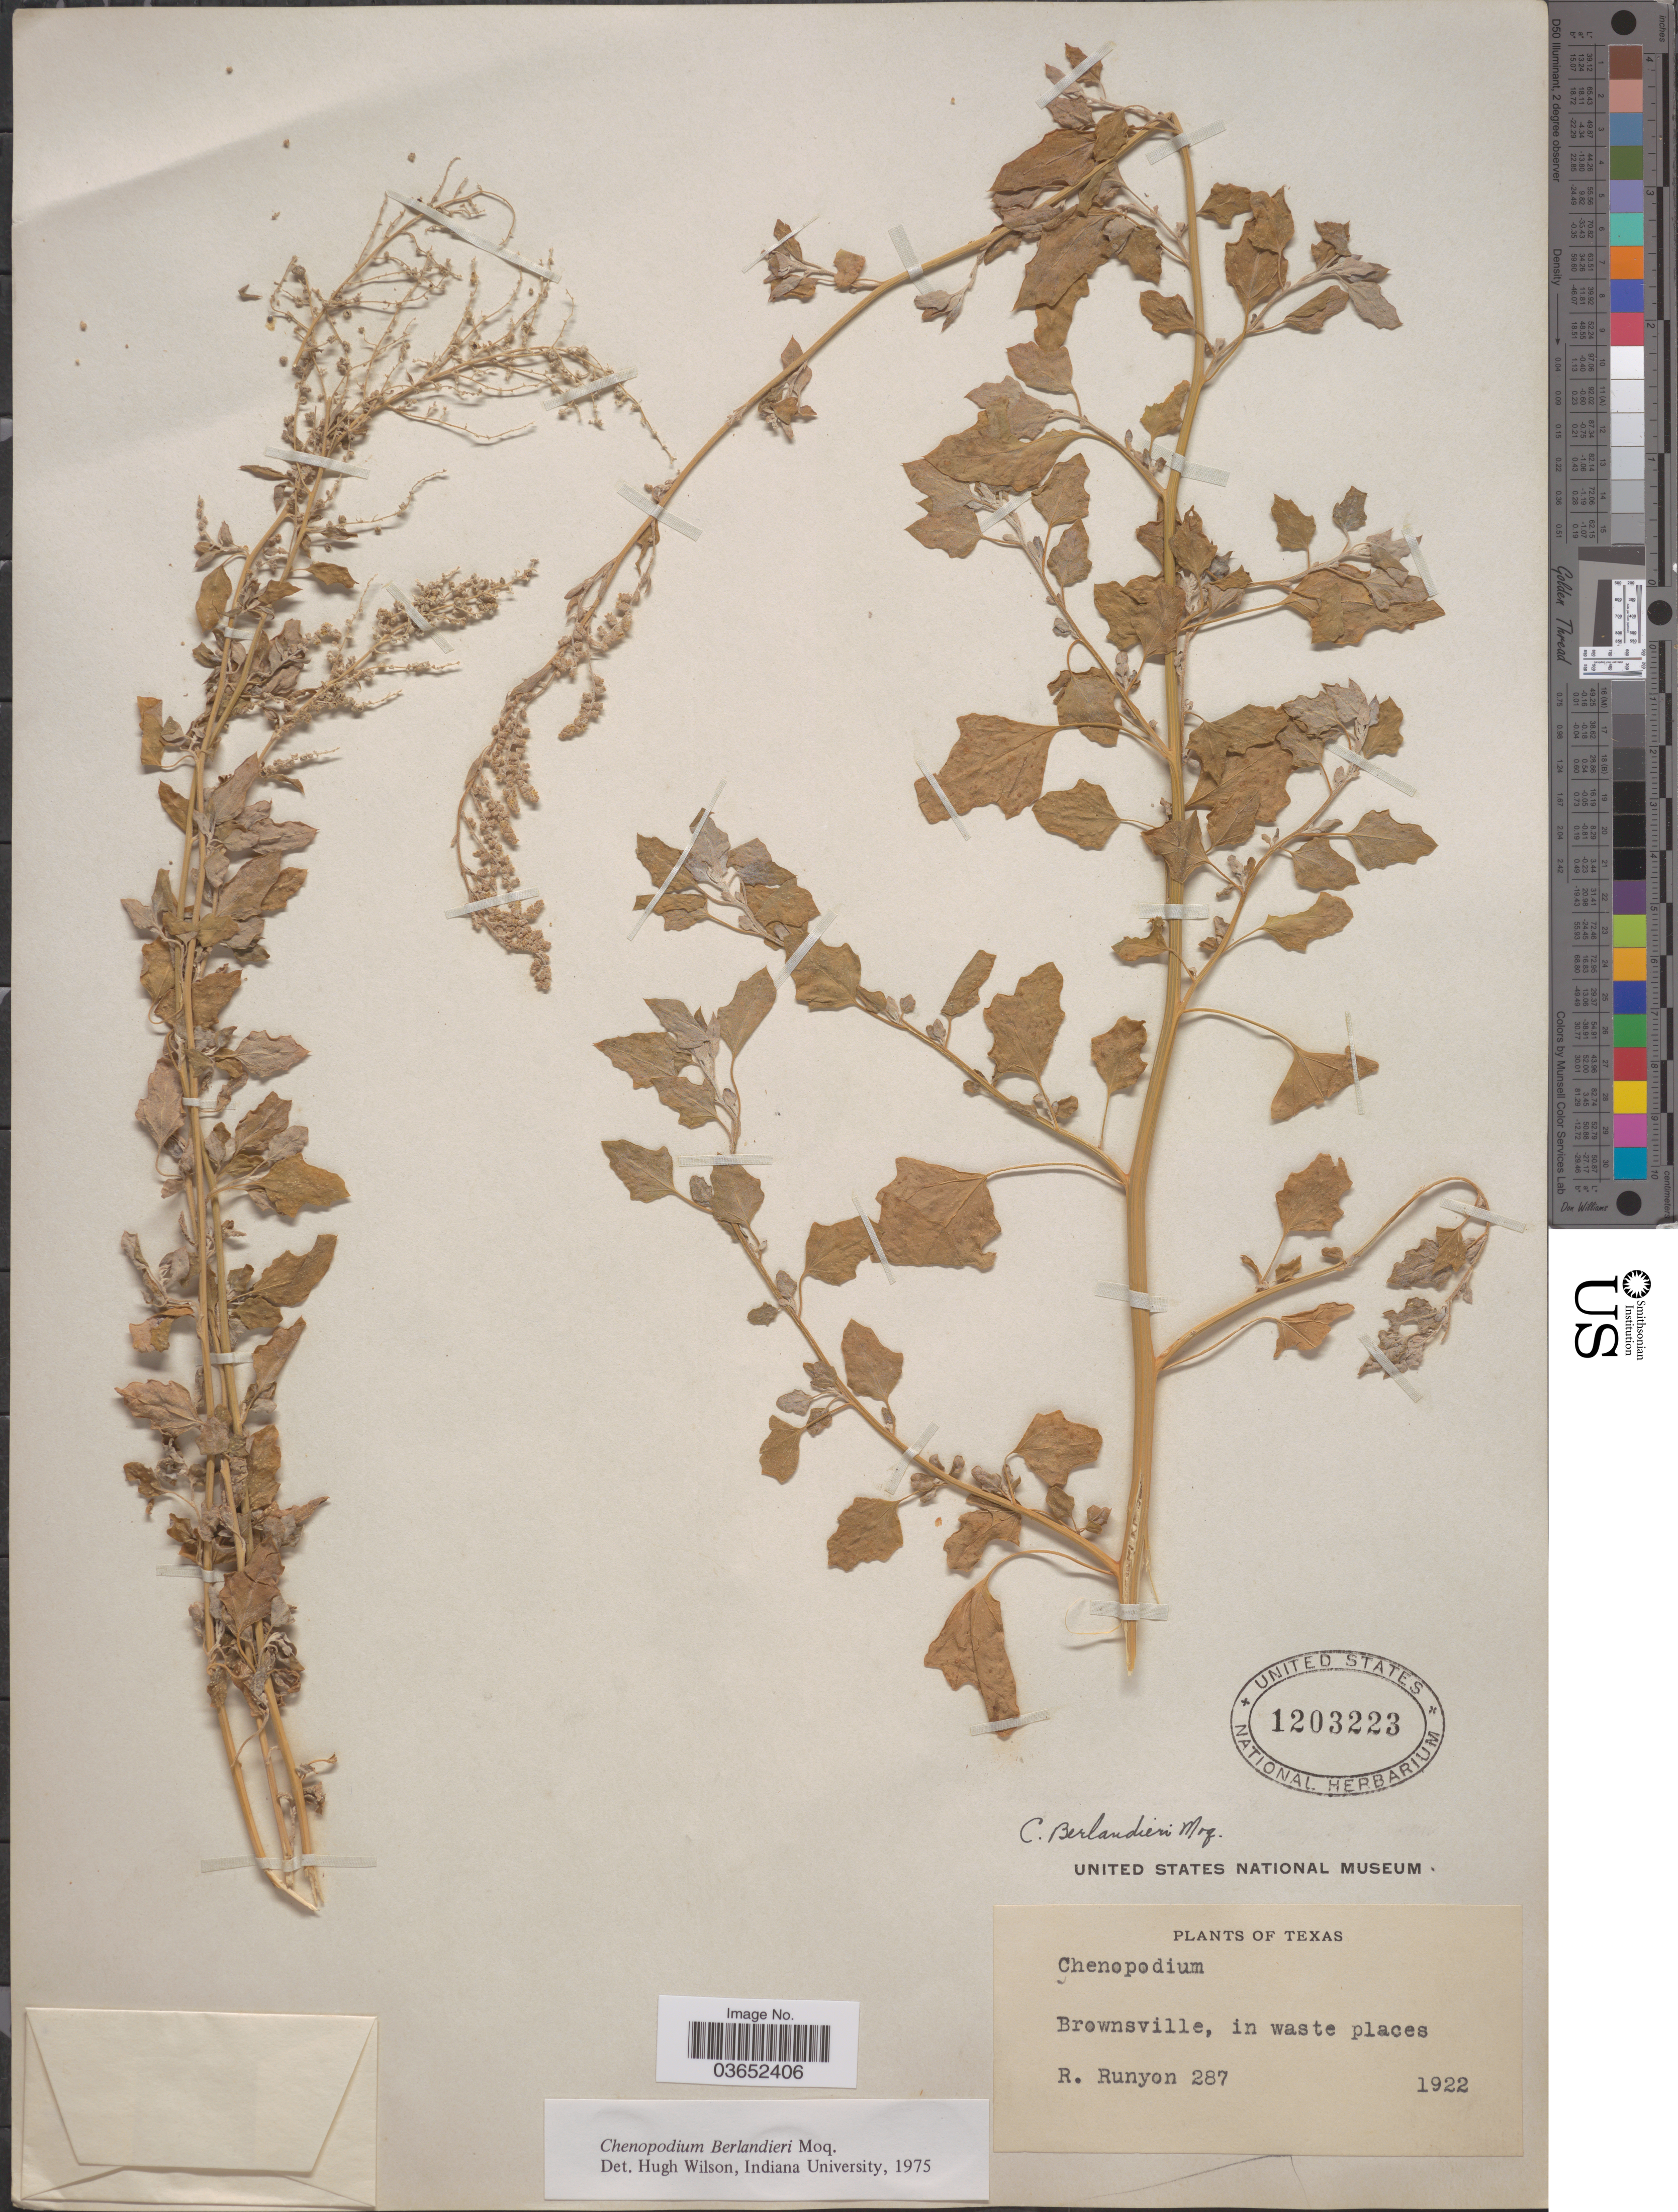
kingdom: Plantae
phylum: Tracheophyta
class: Magnoliopsida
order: Caryophyllales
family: Amaranthaceae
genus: Chenopodium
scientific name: Chenopodium berlandieri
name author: Moq.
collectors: R. Runyon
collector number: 287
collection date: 1922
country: United States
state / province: Texas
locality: Brownsville, in waste place.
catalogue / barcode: US 1203223